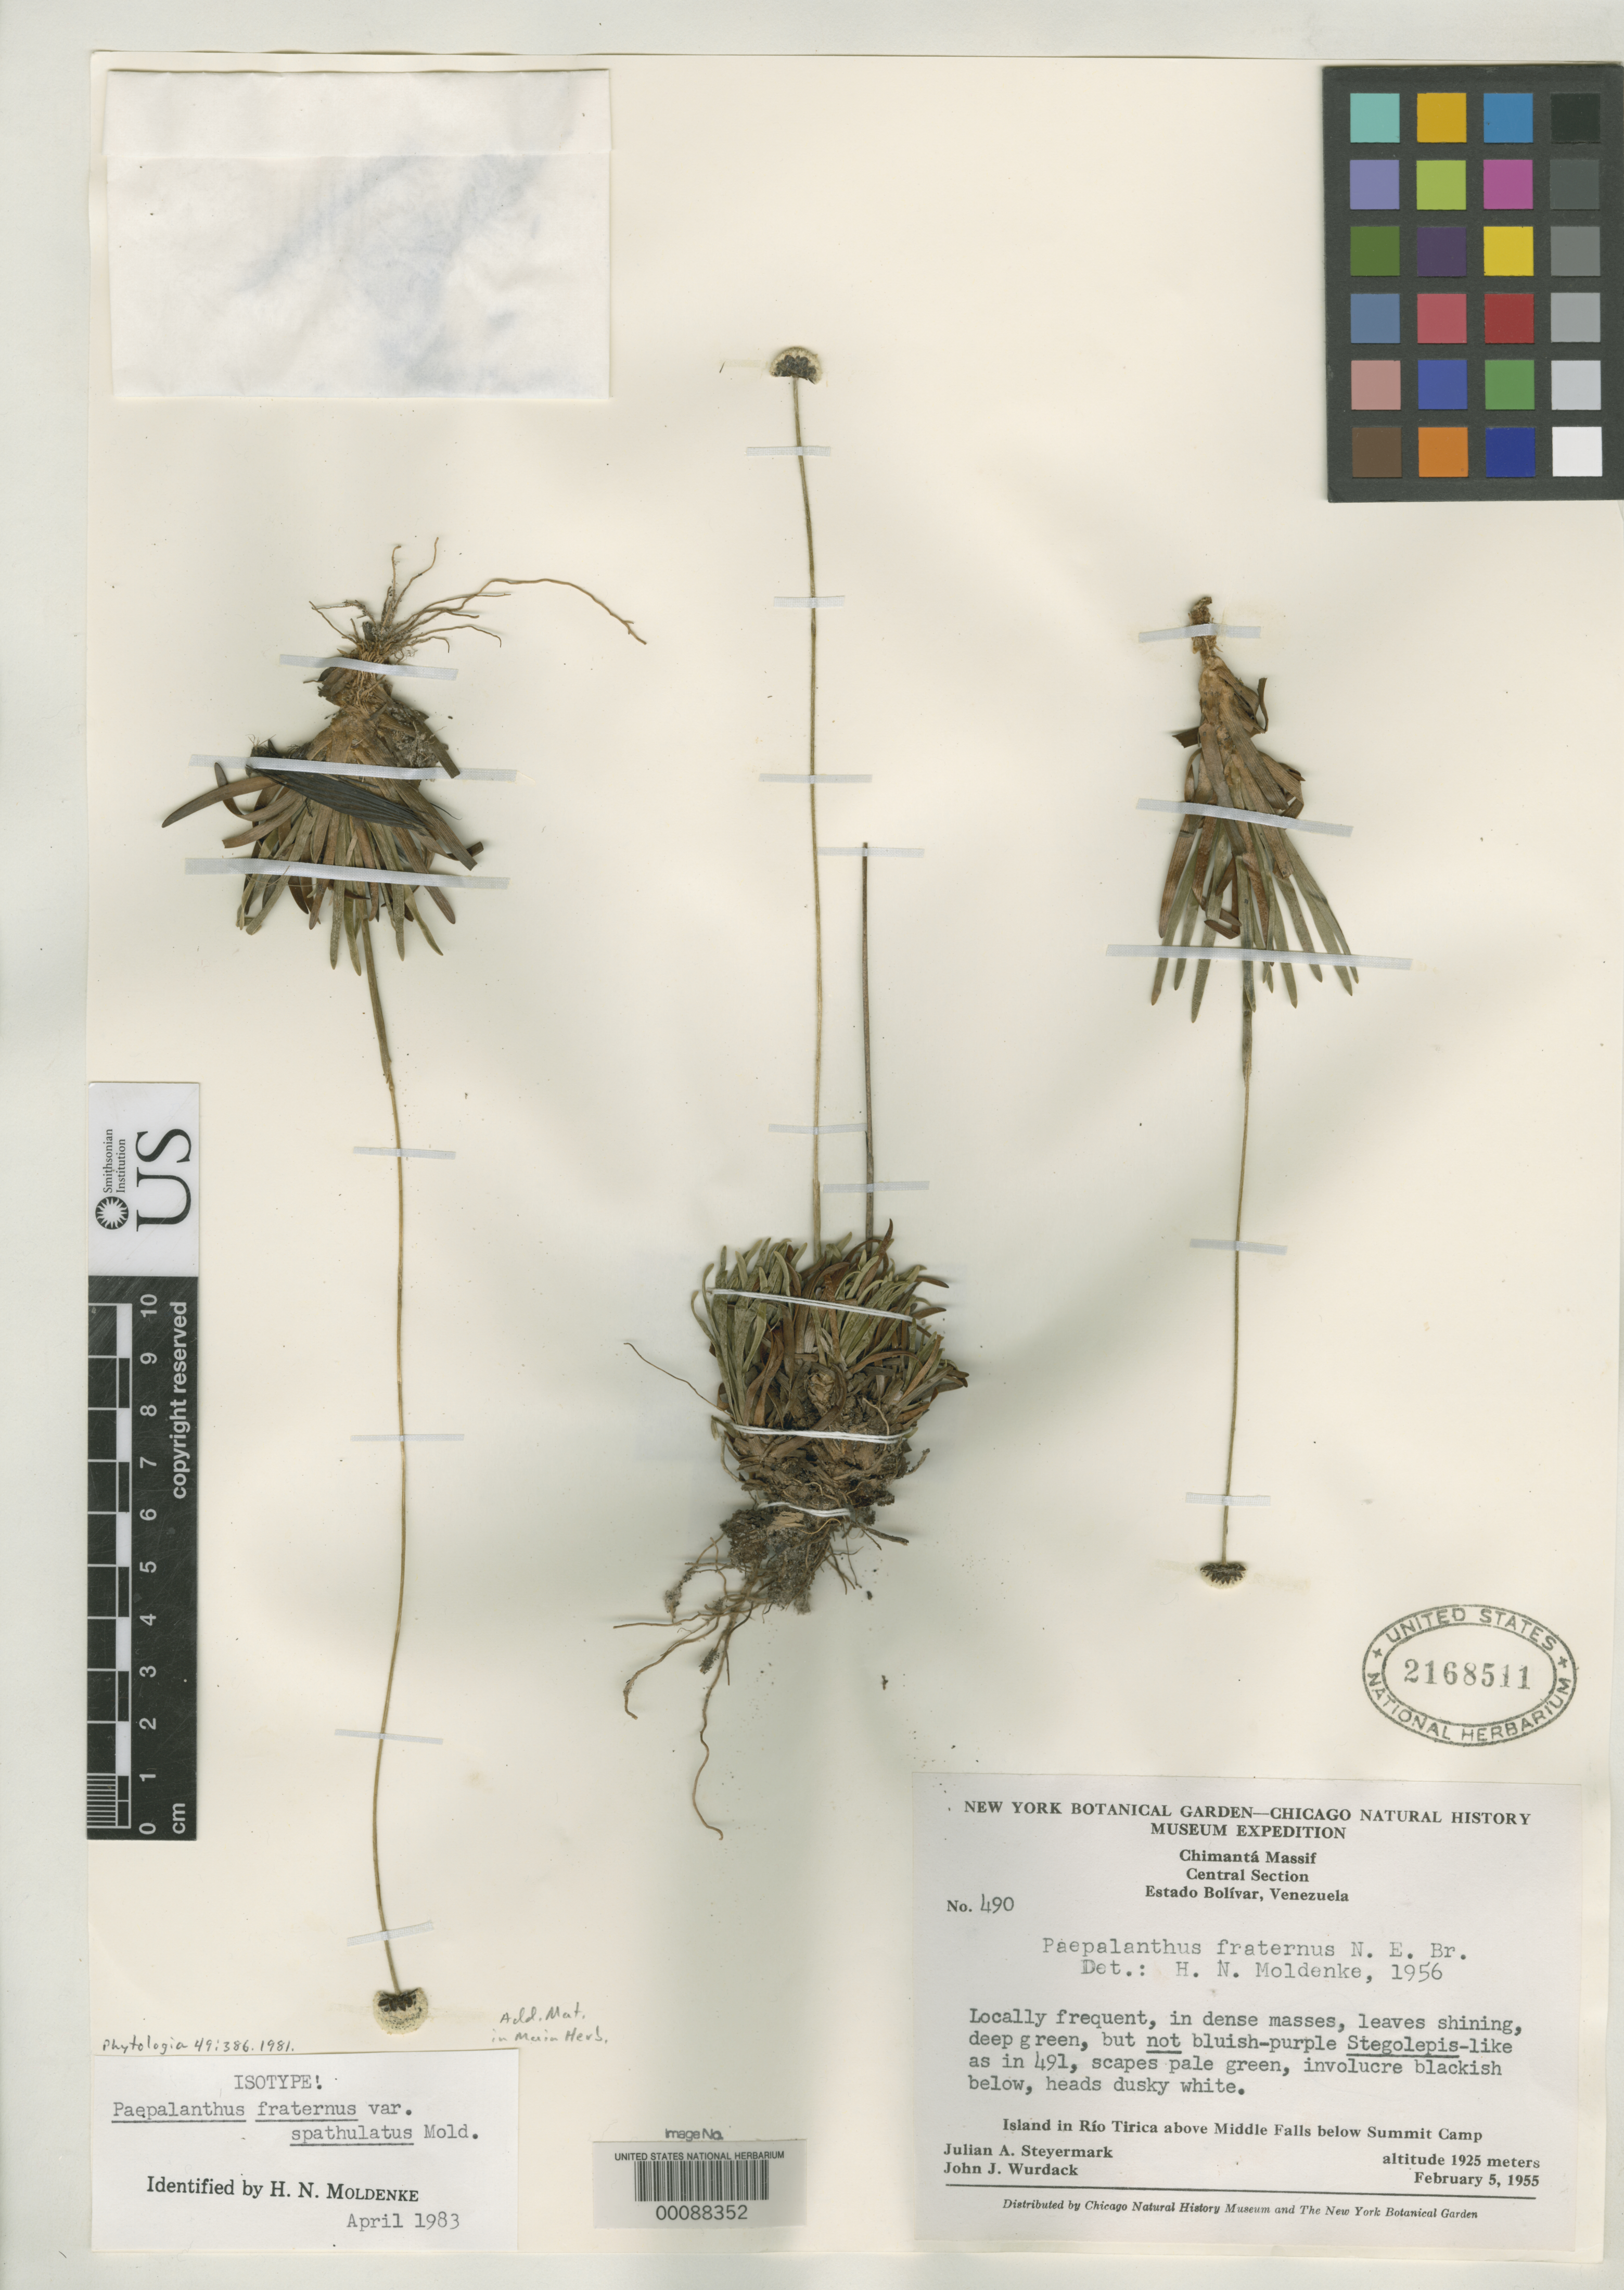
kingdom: Plantae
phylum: Tracheophyta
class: Liliopsida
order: Poales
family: Eriocaulaceae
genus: Paepalanthus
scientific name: Paepalanthus fraternus var. spathulatus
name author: Moldenke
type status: Isotype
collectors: J. Steyermark & J. J. Wurdack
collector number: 490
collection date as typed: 05 Feb 1955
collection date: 1955-02-05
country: Venezuela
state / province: Bolivar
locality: Island in Rio Tirica above middle falls below summit camp.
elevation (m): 1925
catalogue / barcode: US 2168511